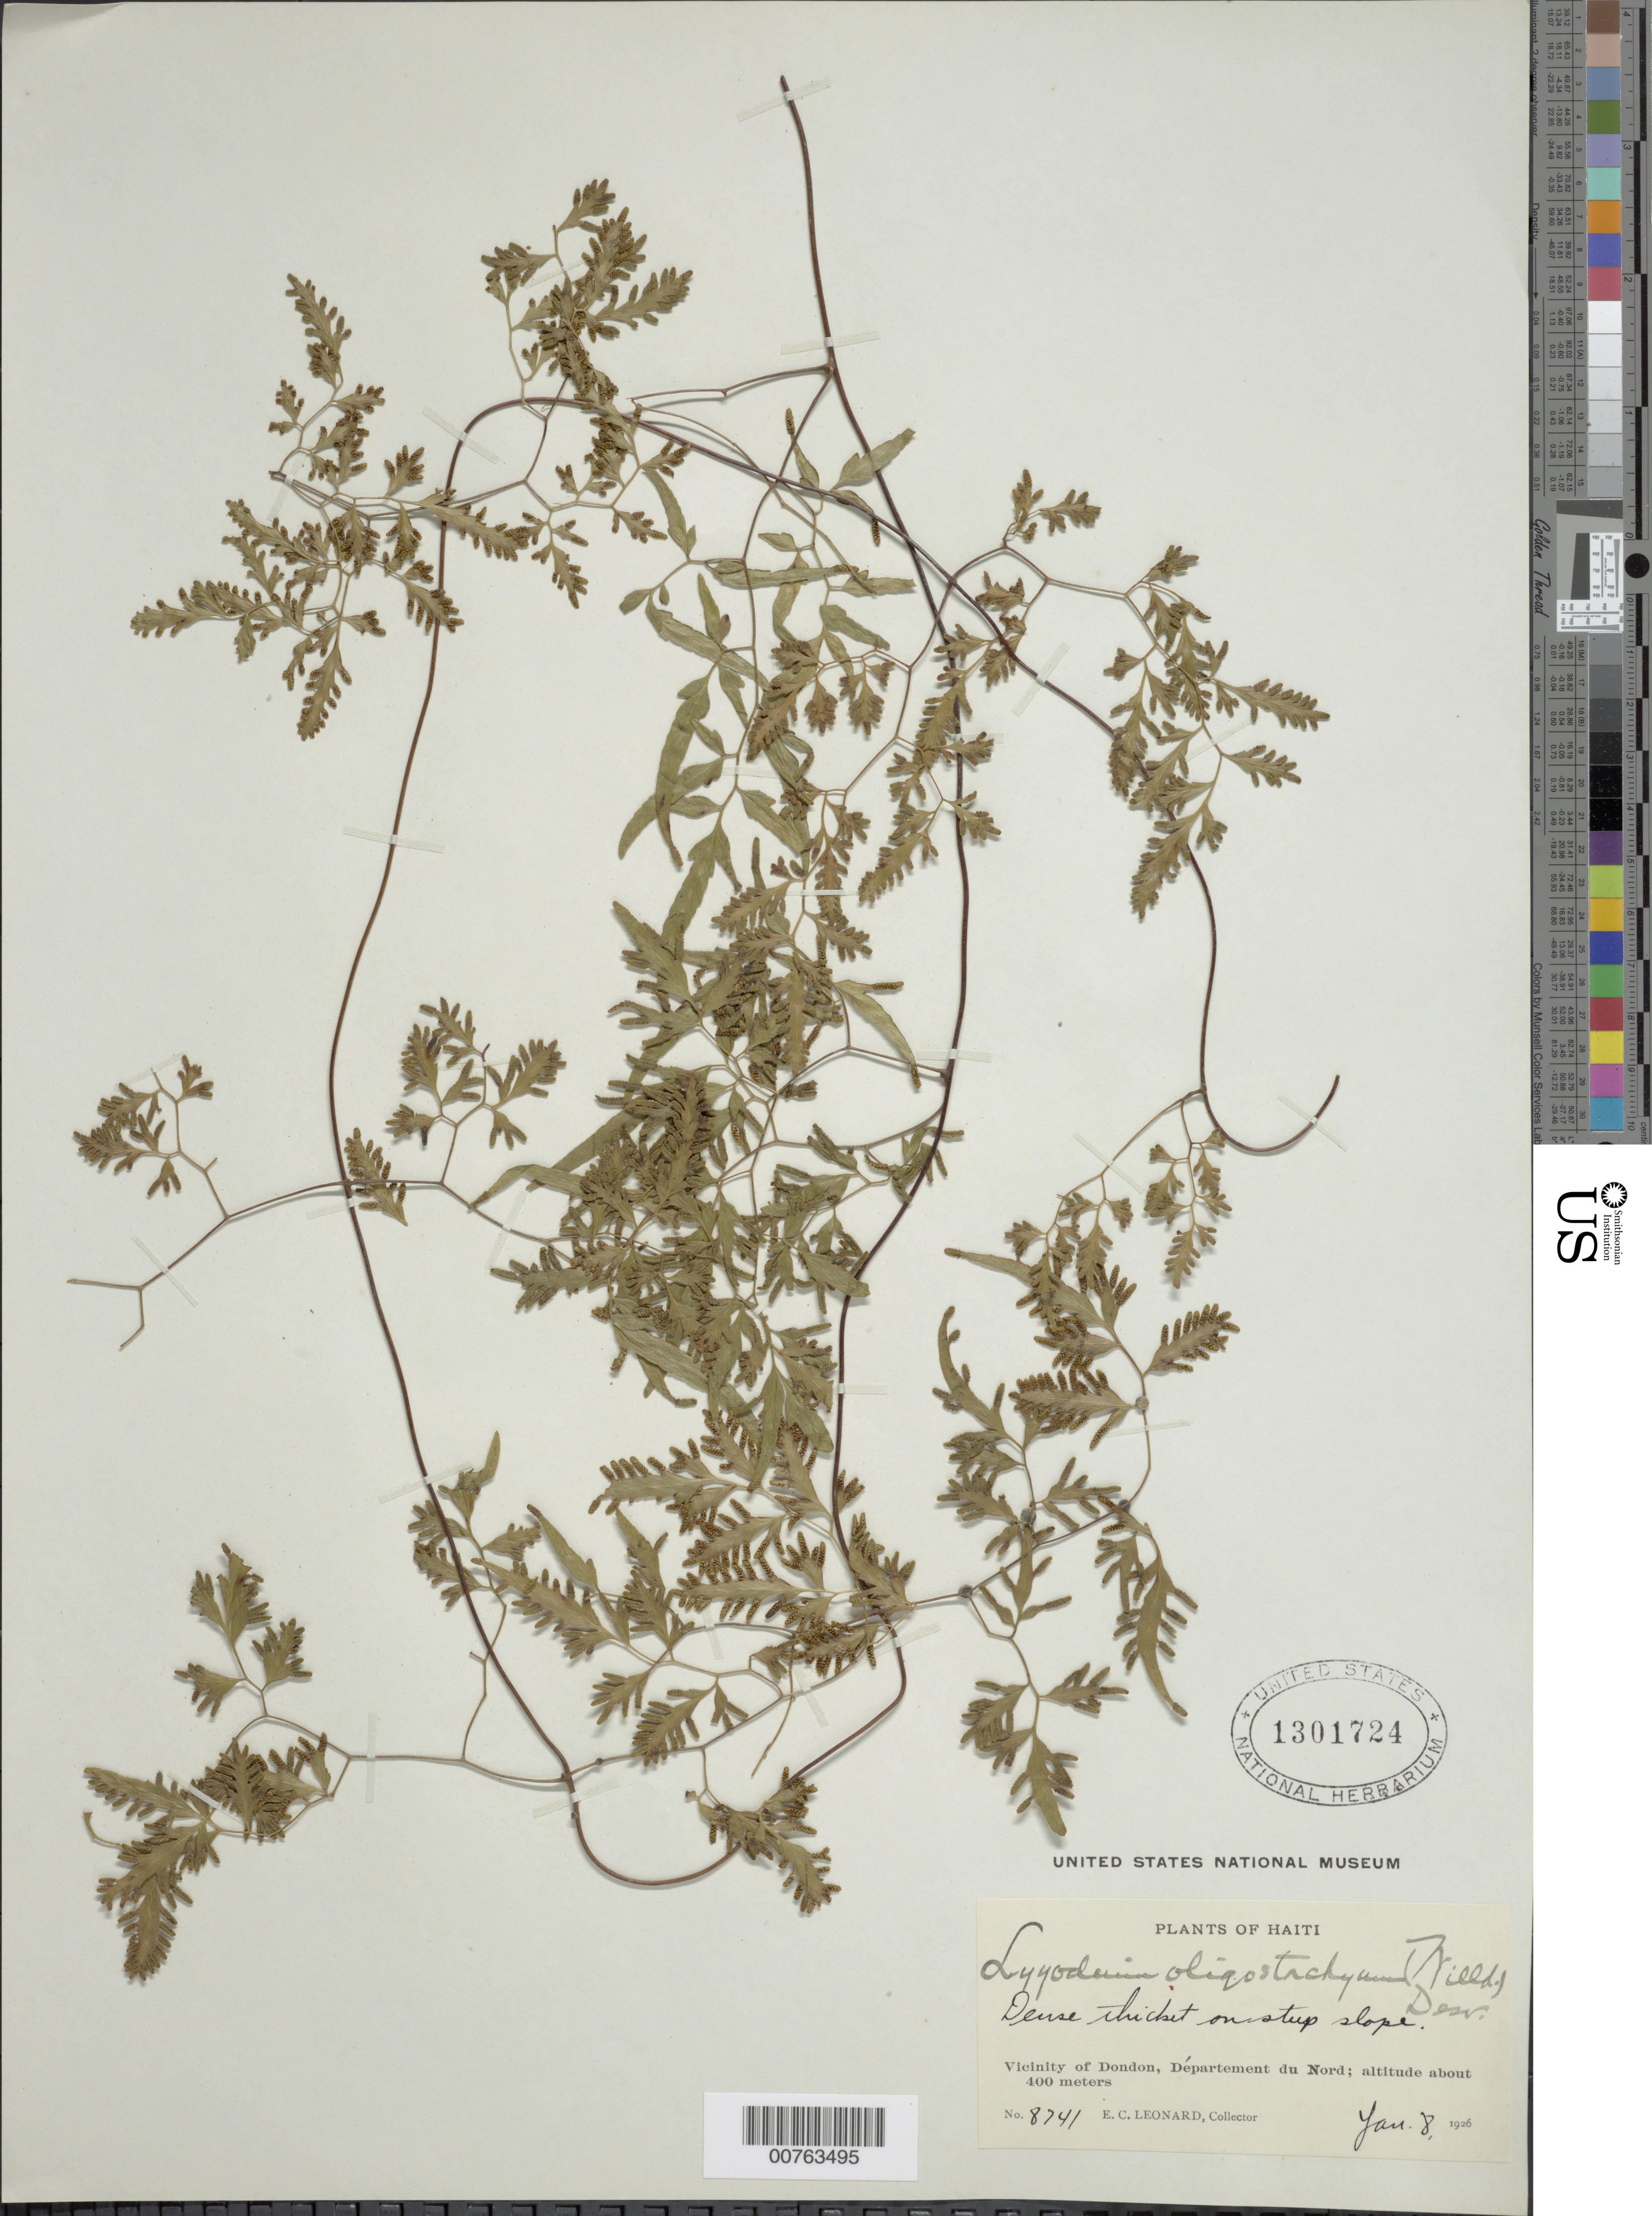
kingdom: Plantae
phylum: Tracheophyta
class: Polypodiopsida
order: Schizaeales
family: Lygodiaceae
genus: Lygodium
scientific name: Lygodium oligostachyum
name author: (Willd.) Desv.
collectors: E. C. Leonard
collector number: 8741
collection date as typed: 08 Jan 1926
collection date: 1926-01-08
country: Haiti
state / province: Nord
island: Hispaniola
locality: Vicinity of Dondon, Departement du Nord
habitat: Dense thicket on steep slope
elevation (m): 400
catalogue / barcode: US 1301724